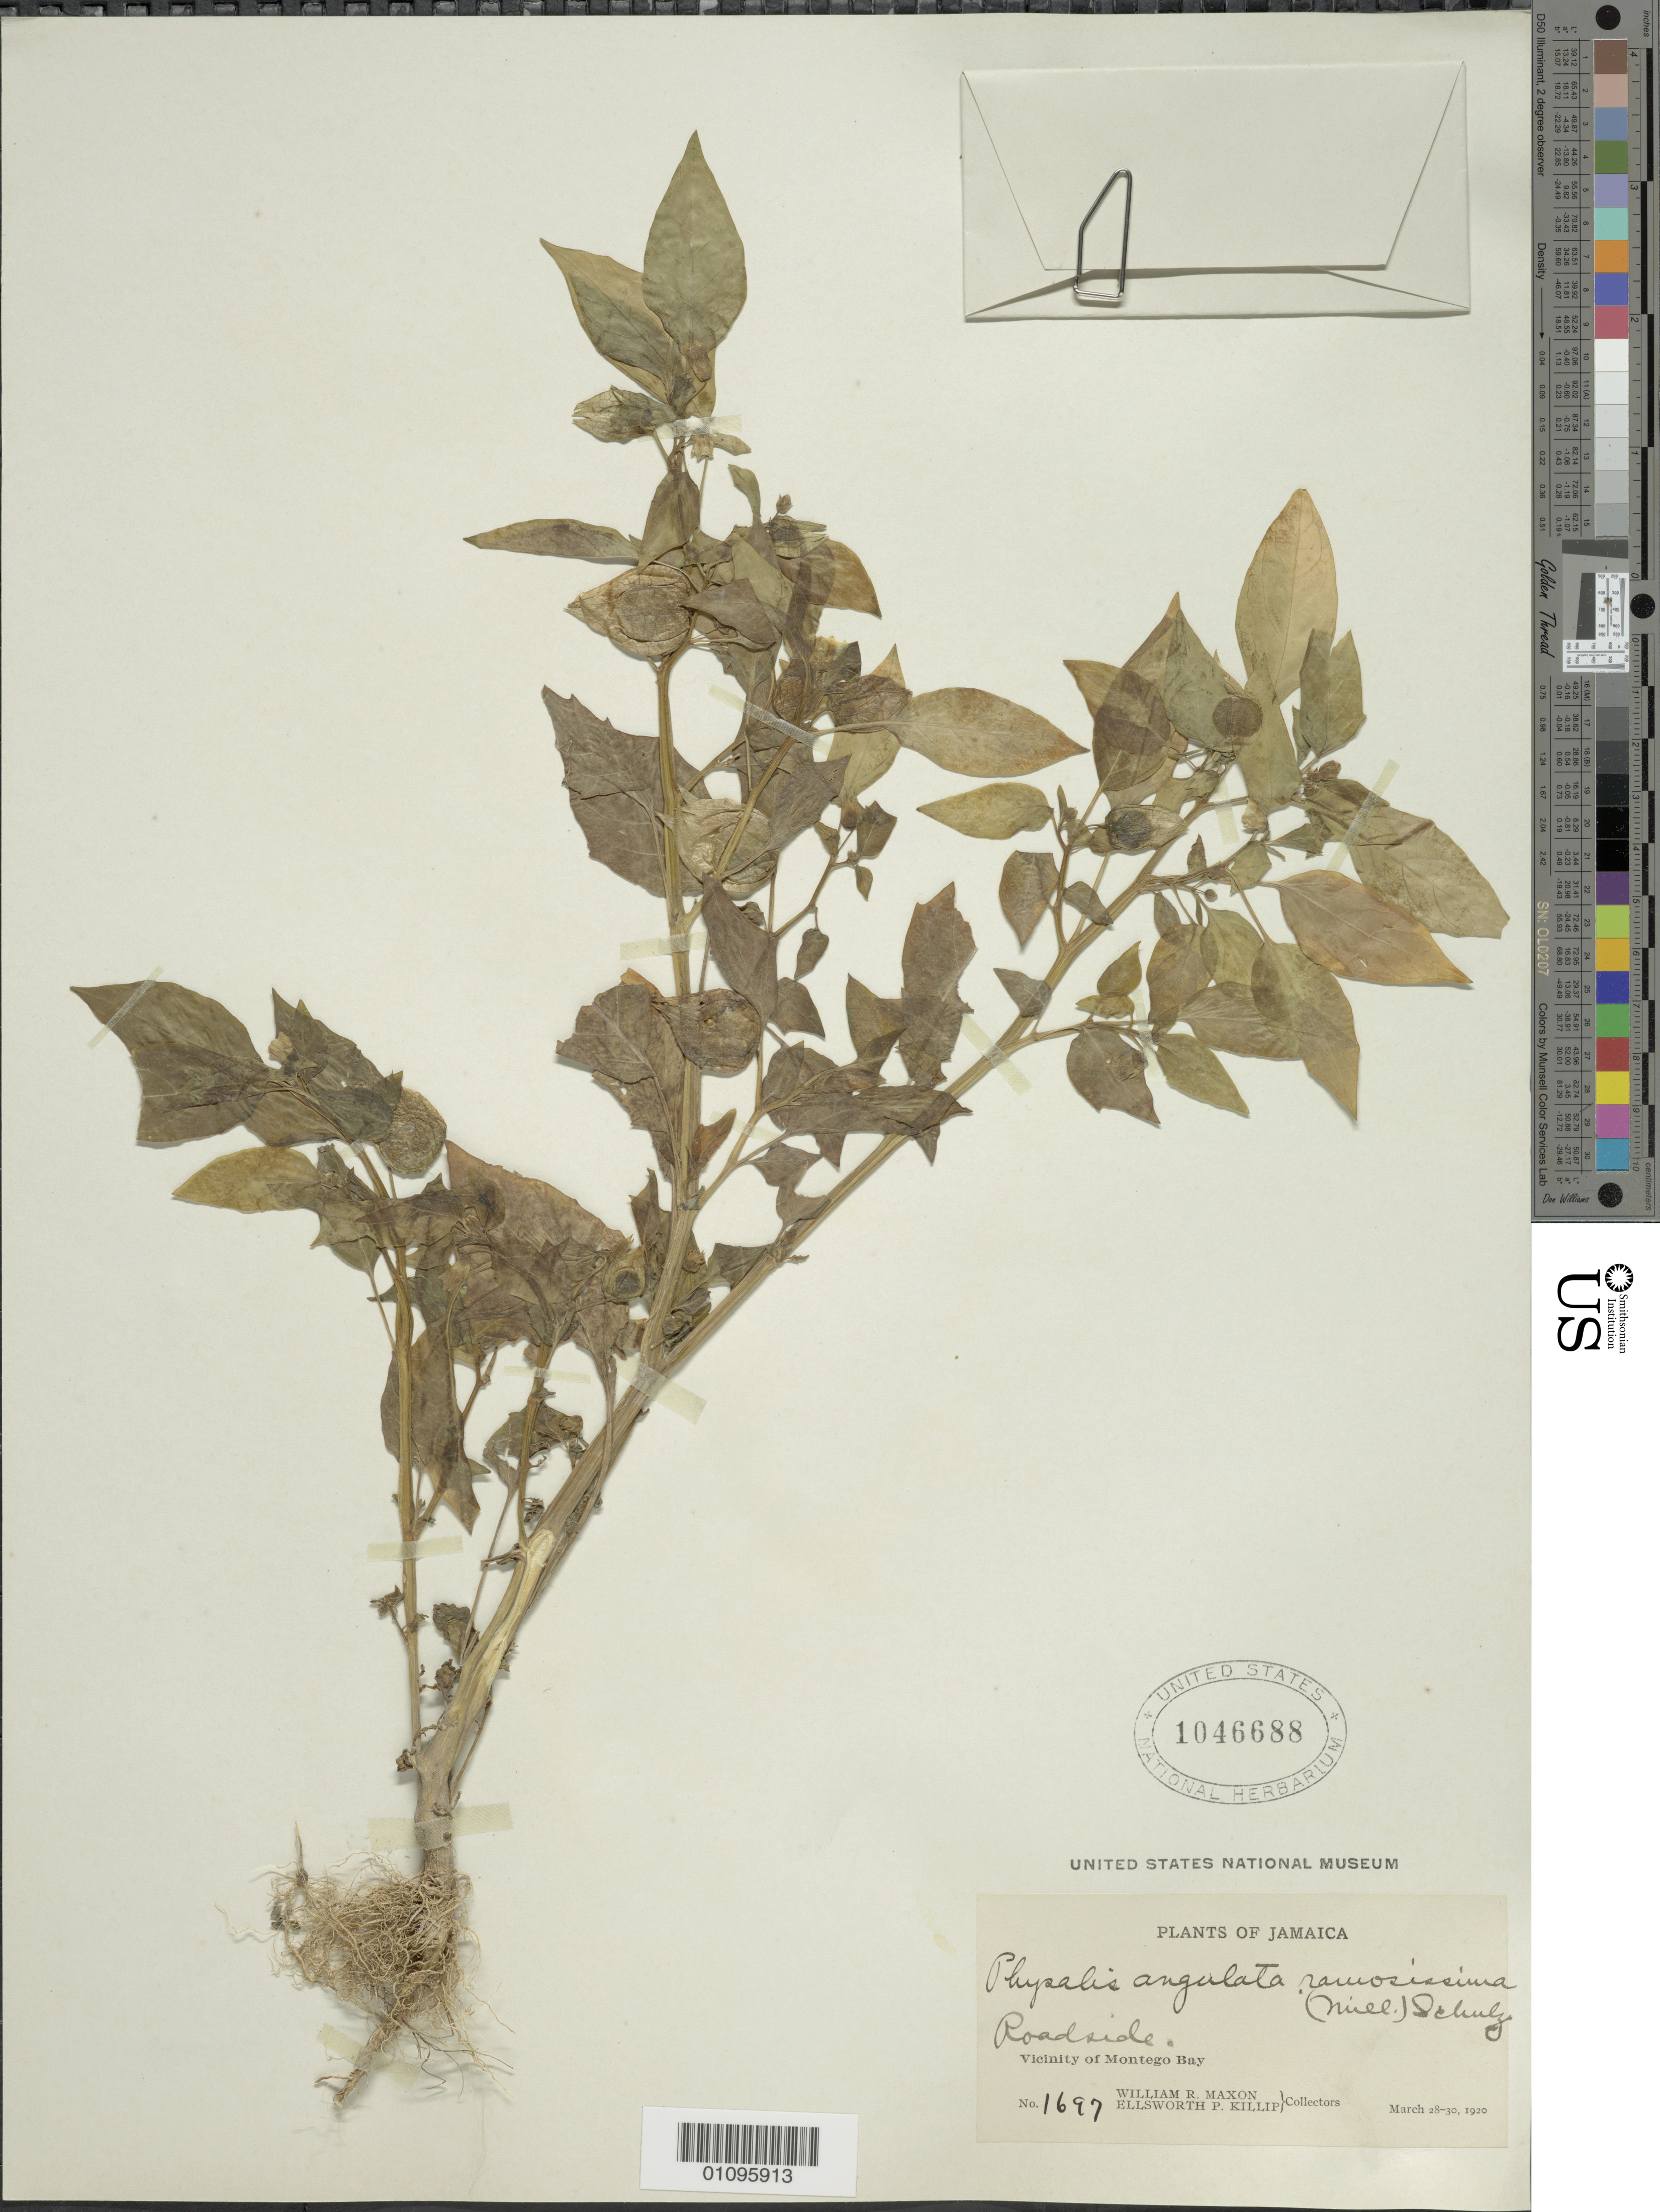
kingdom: Plantae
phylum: Tracheophyta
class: Magnoliopsida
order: Solanales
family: Solanaceae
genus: Physalis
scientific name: Physalis angulata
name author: L.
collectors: W. R. Maxon & E. P. Killip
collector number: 1697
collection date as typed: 28 Mar 1920 to 30 Mar 1920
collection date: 1920-03-28/1920-03-30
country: Jamaica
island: Jamaica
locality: Montego Bay vicinity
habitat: Roadside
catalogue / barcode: US 1046688